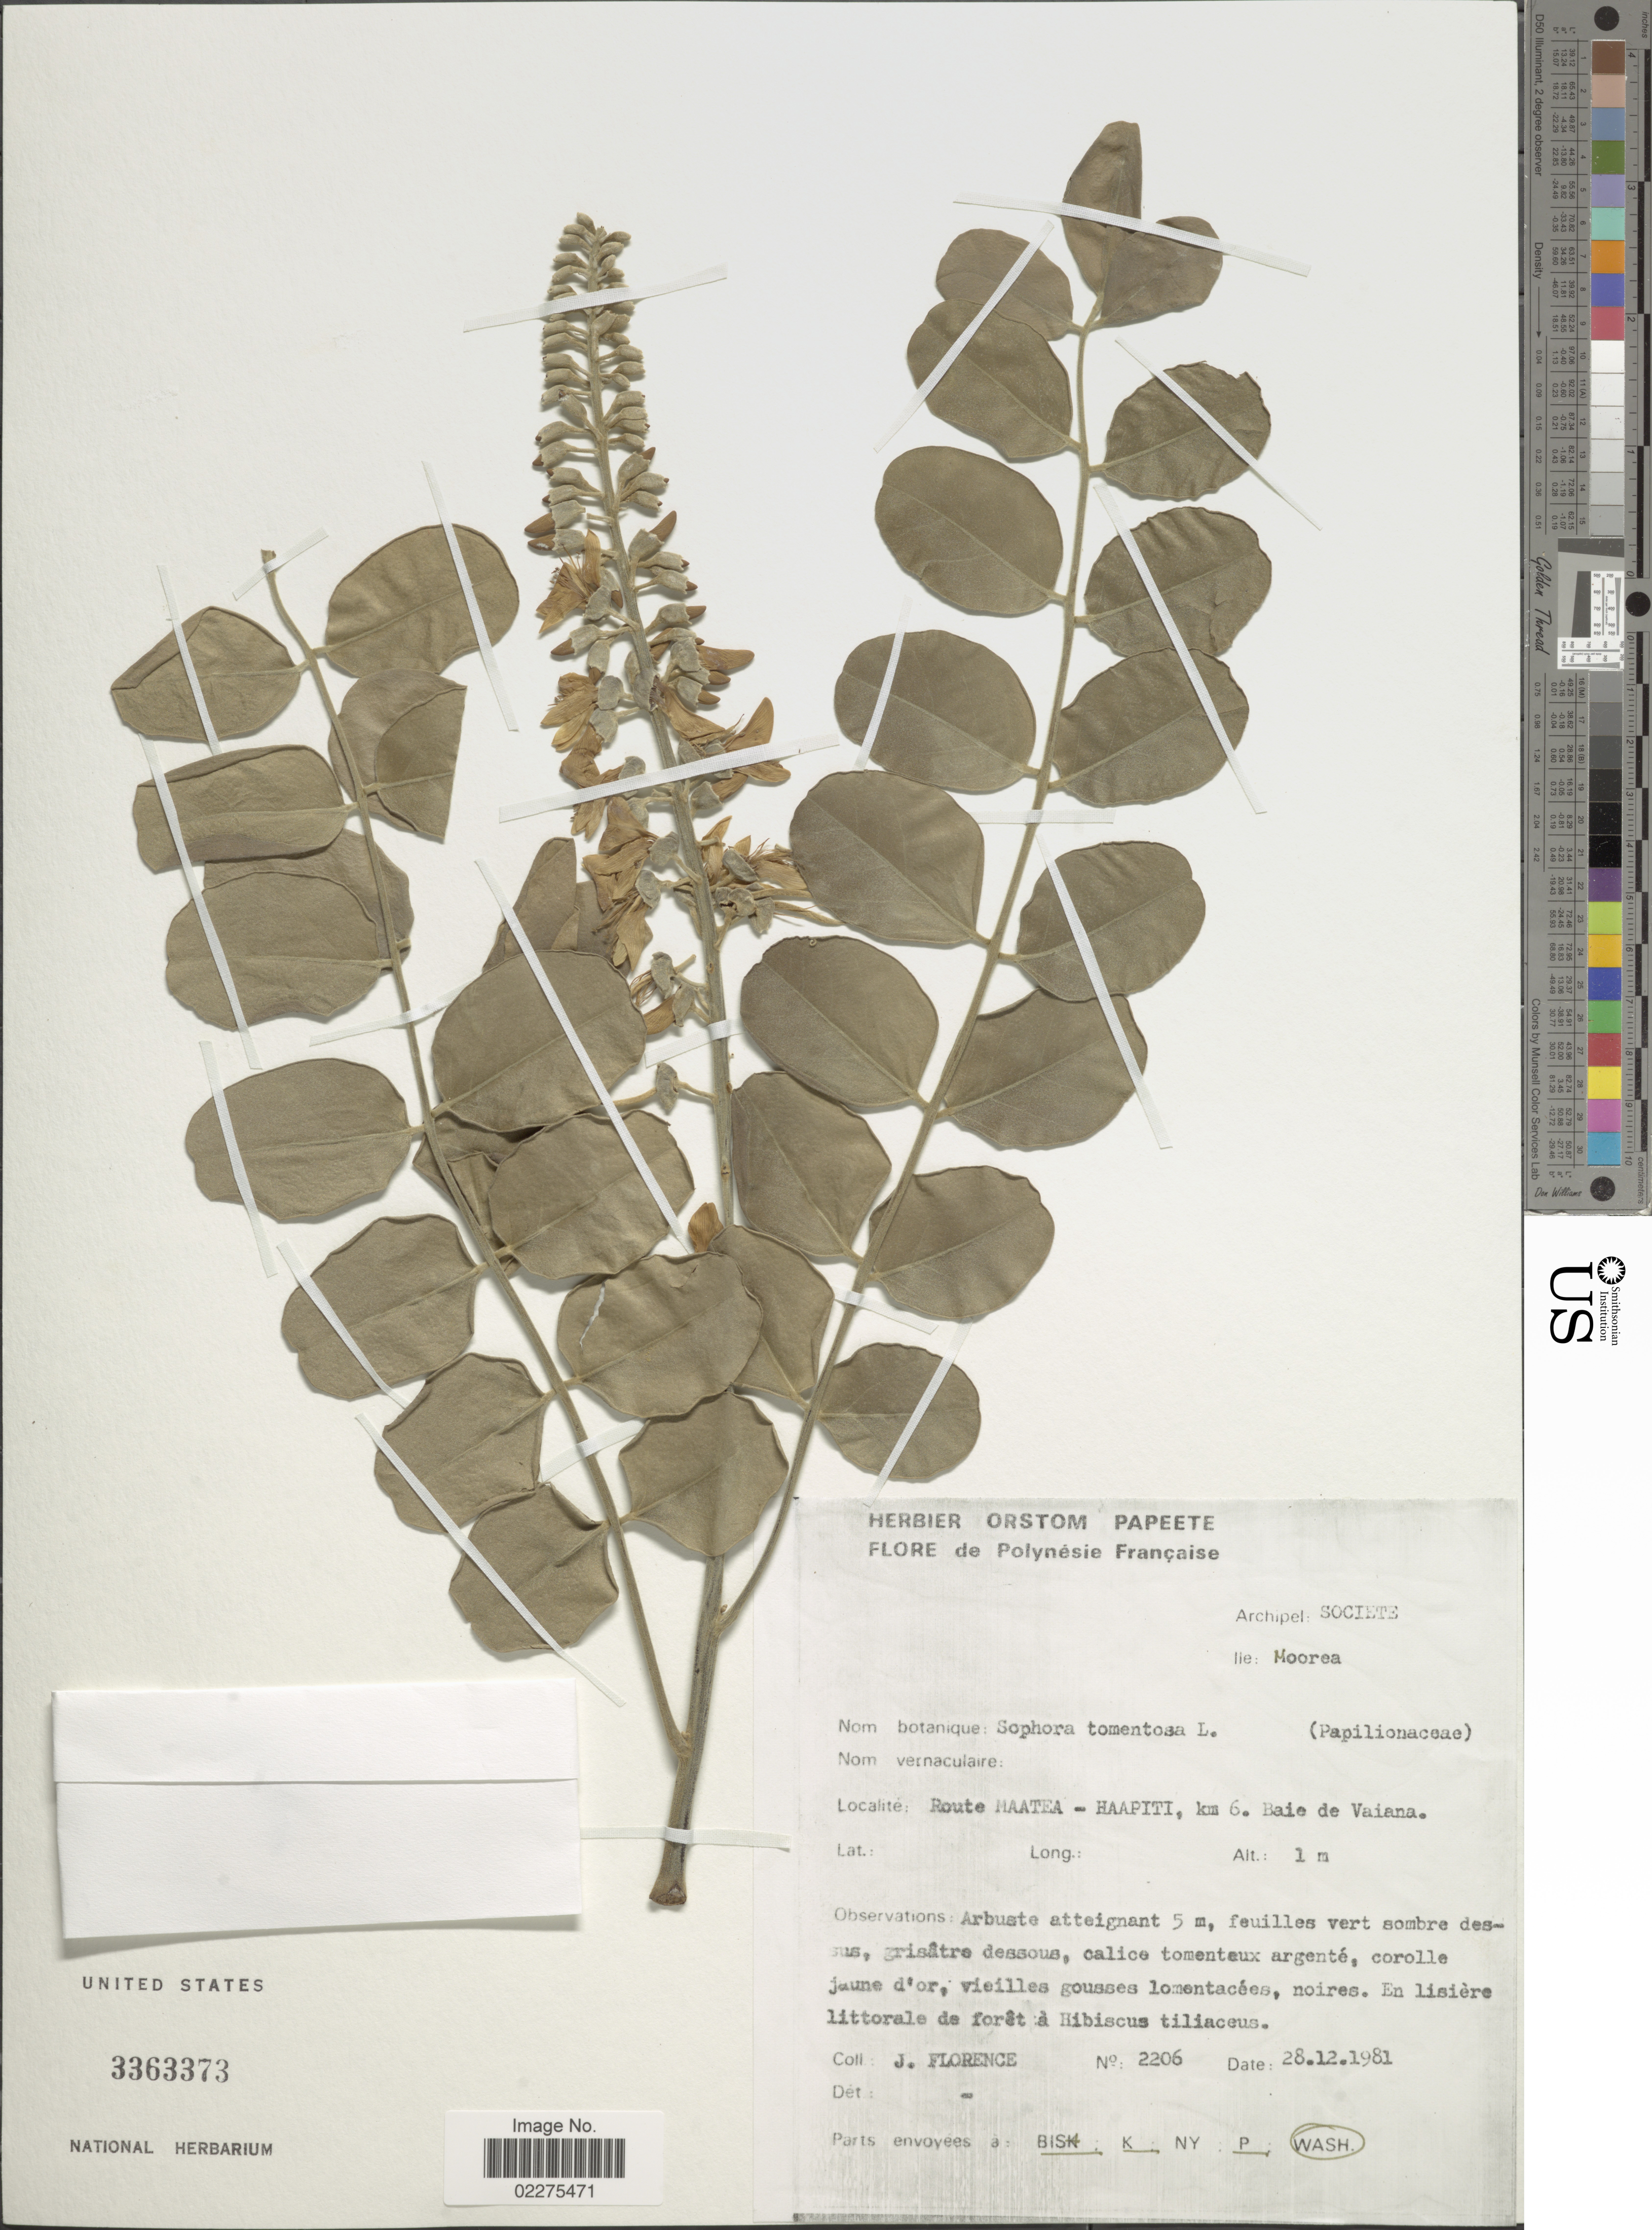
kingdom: Plantae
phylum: Tracheophyta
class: Magnoliopsida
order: Fabales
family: Fabaceae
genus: Sophora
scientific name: Sophora tomentosa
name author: L.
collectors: J. Florence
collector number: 2206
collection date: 1981-12-28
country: French Polynesia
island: Moorea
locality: Archipel: Societe. Ille: Moorea. Route Haatea - Haapiti, km 6. Baie de Vaiana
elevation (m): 1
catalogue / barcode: US 3363373